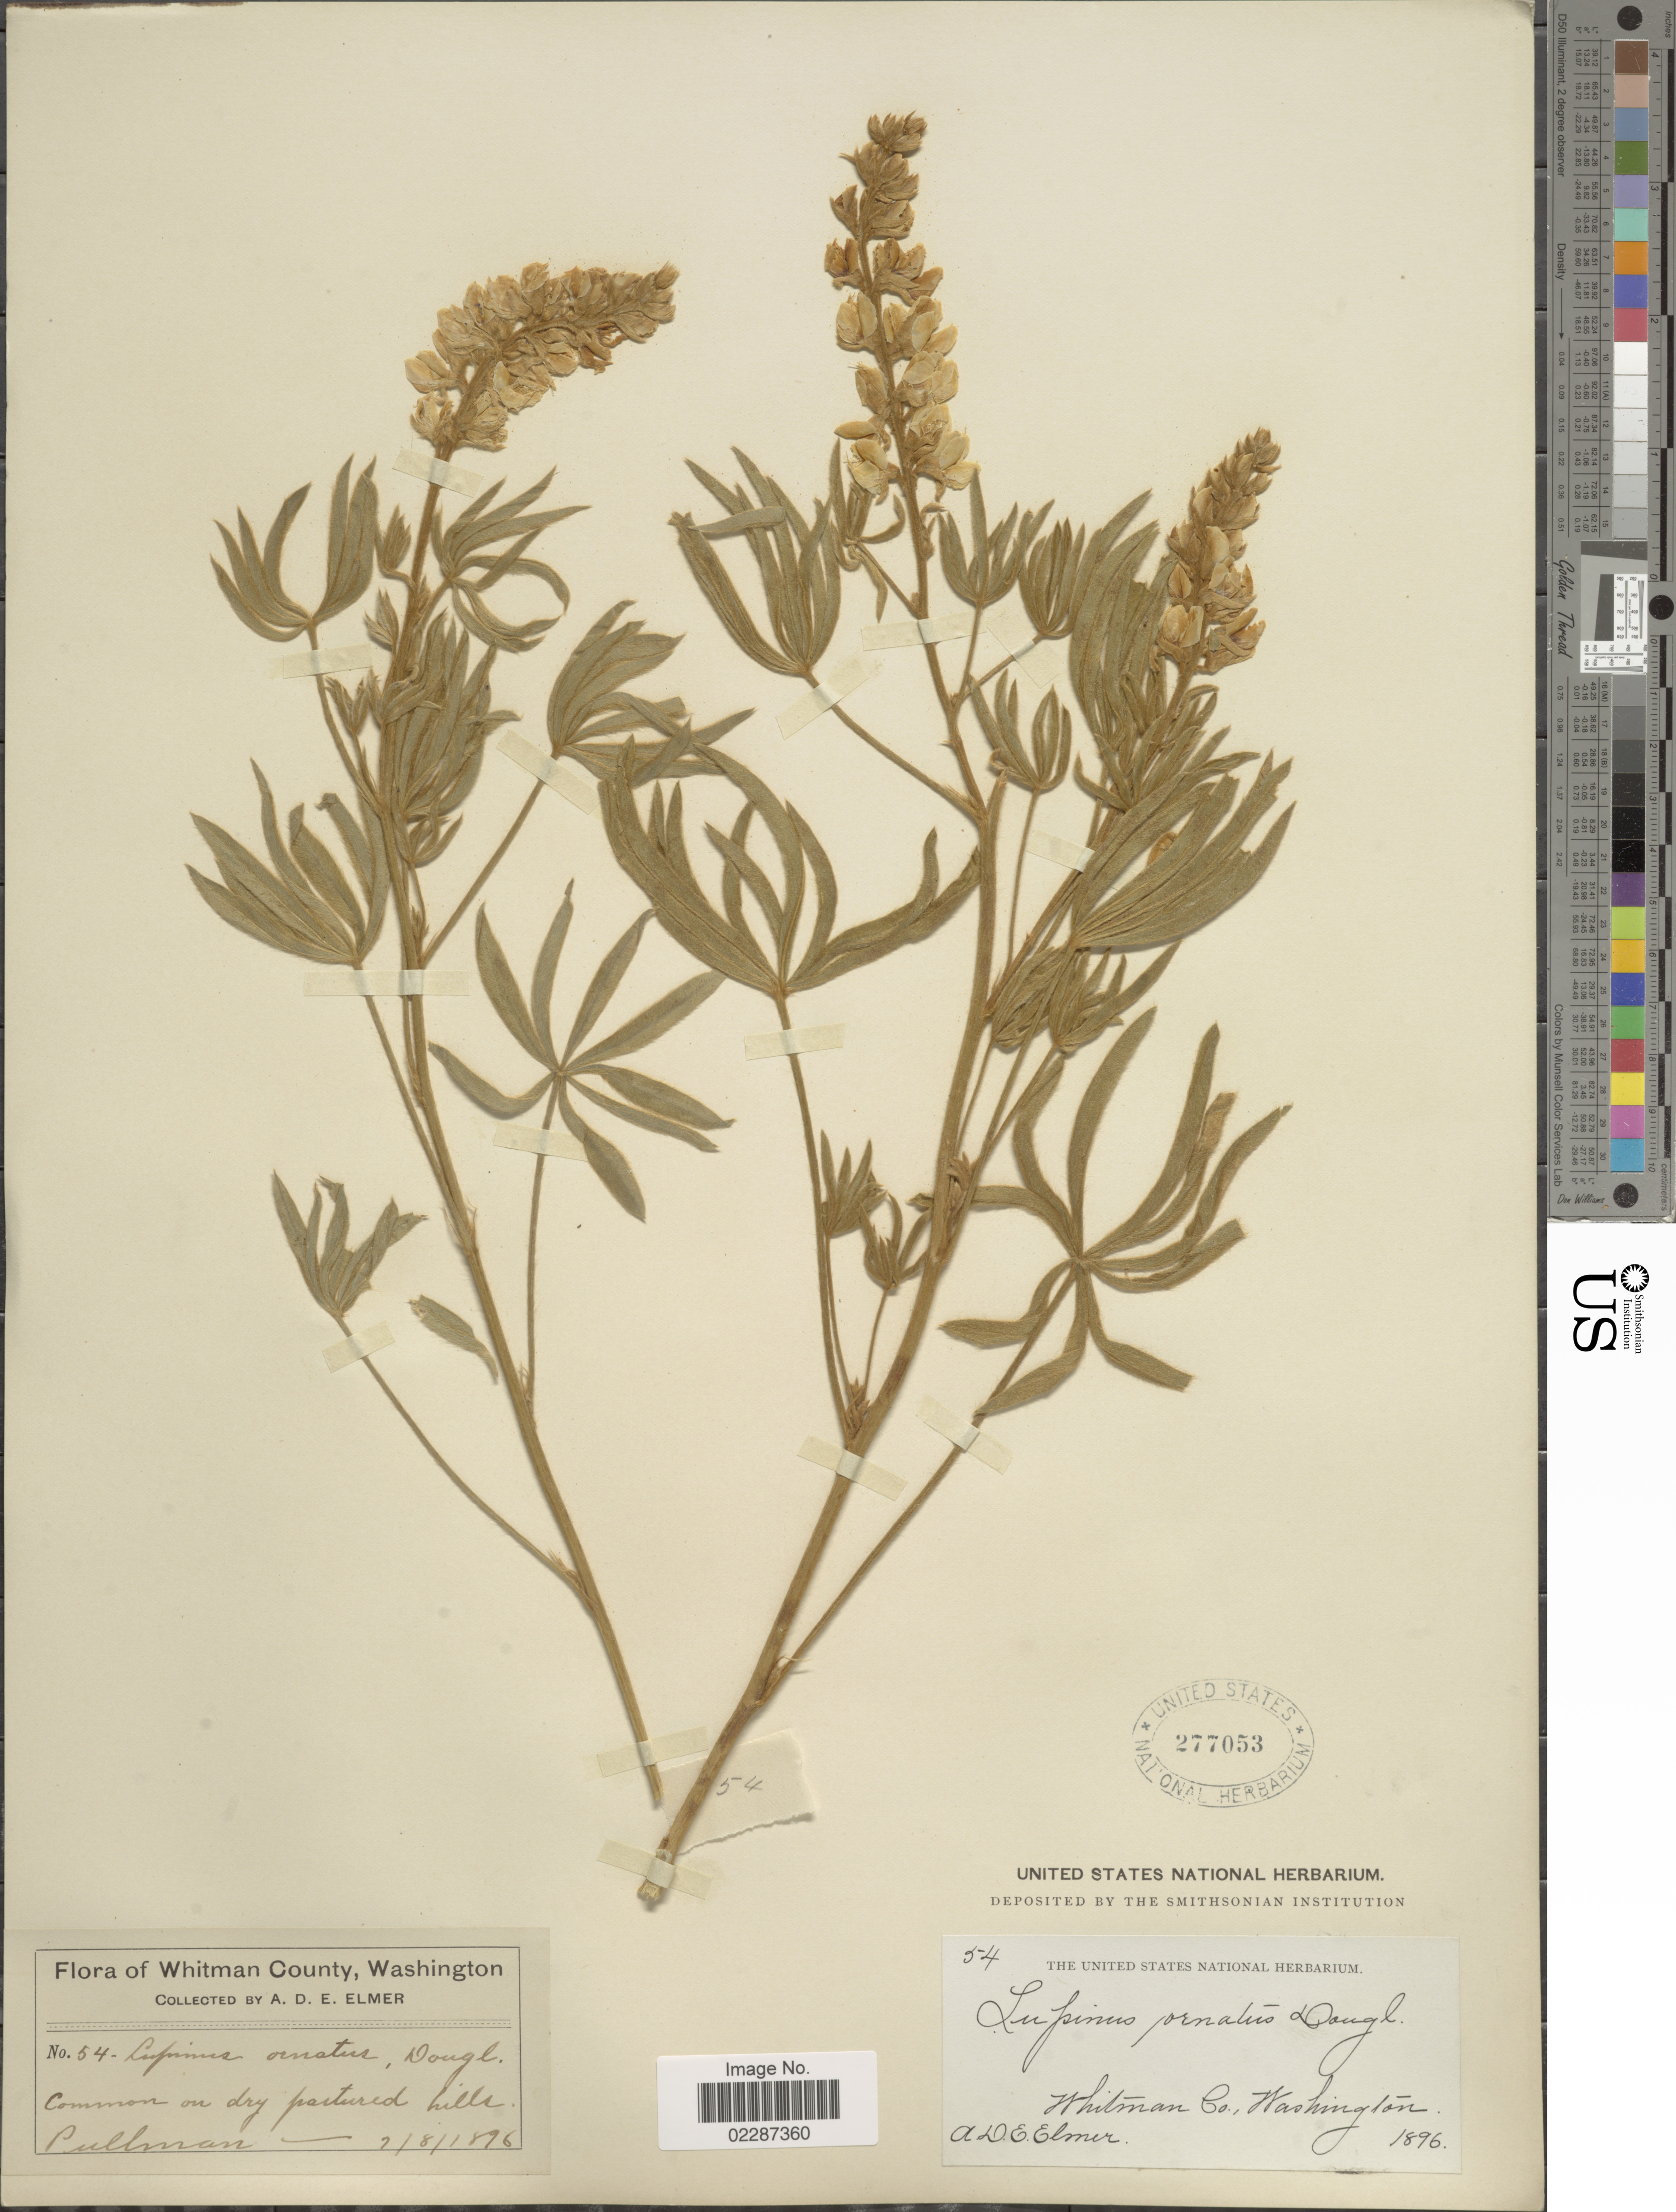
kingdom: Plantae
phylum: Tracheophyta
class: Magnoliopsida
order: Fabales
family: Fabaceae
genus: Lupinus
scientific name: Lupinus sericeus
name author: Pursh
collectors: A. D. E. Elmer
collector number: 54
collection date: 1896-08-02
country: United States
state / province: Washington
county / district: Whitman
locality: Whitman Co.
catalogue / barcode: US 277053